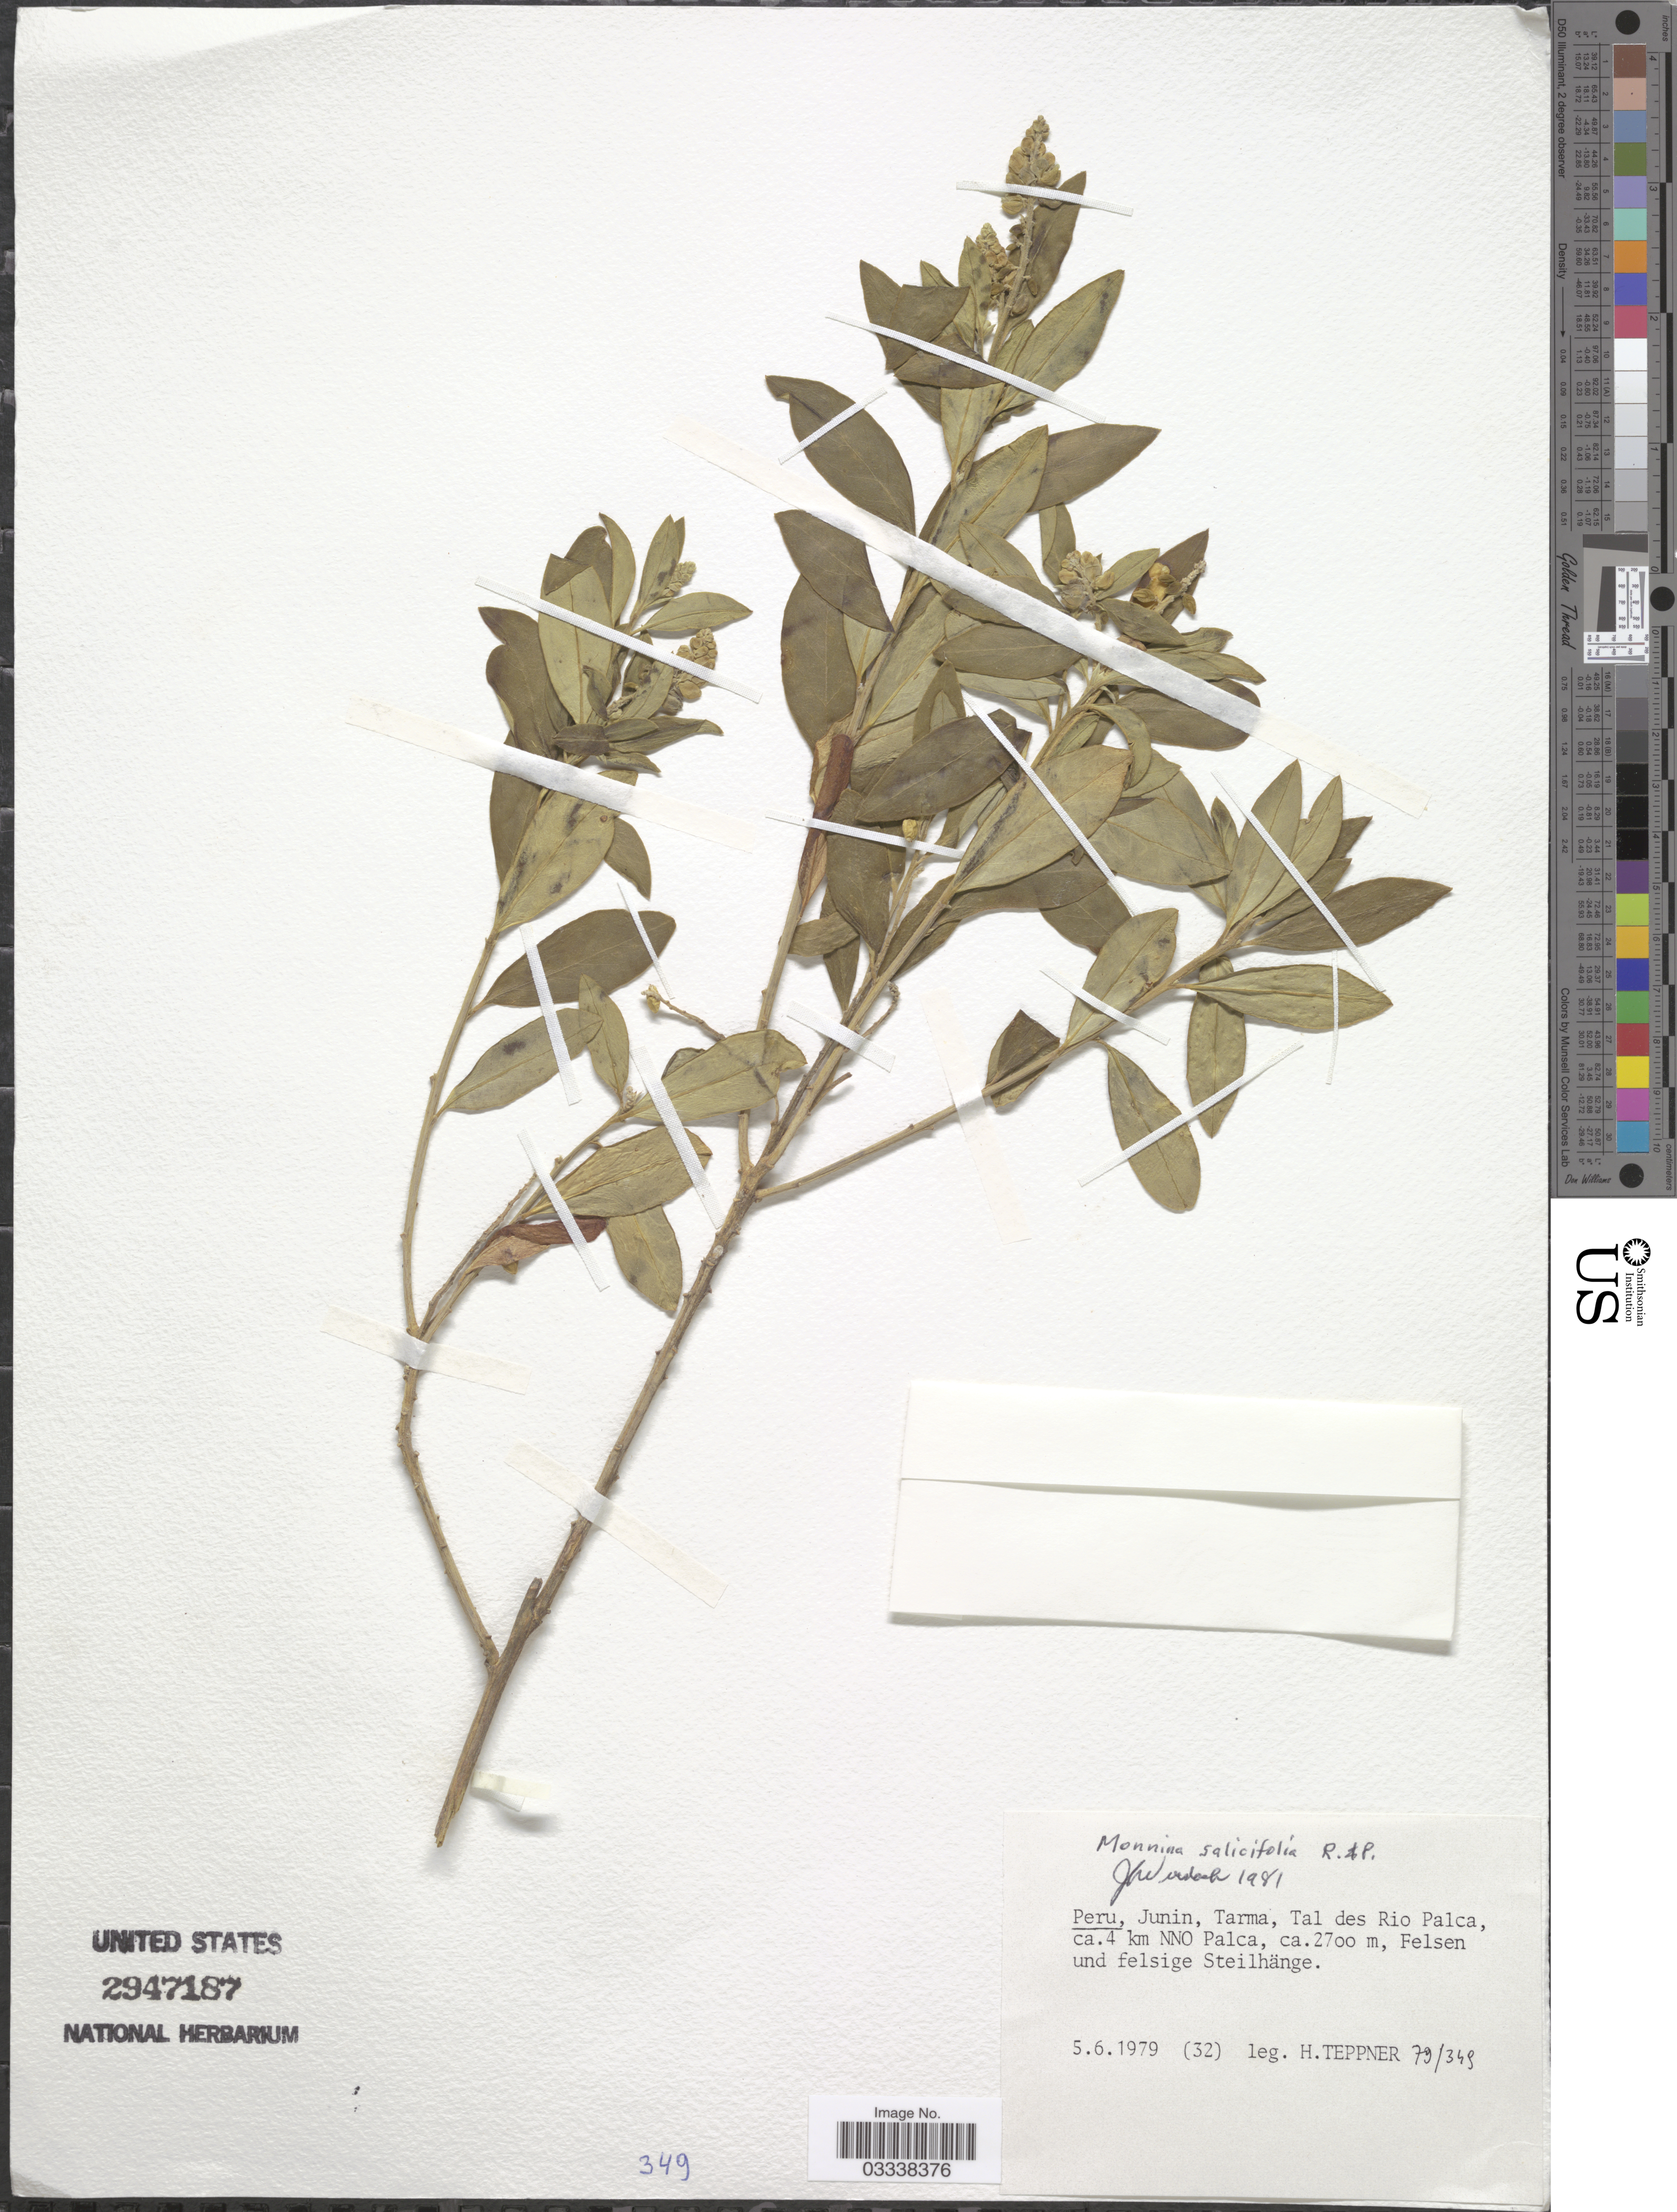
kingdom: Plantae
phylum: Tracheophyta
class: Magnoliopsida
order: Fabales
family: Polygalaceae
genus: Monnina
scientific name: Monnina salicifolia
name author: Ruiz & Pav.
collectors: H. Teppner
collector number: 79/345*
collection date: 1979-06-05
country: Peru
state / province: Junín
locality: Tarma, Tal des Rio Palca, ca. 4 km NNO Palca.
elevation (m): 2700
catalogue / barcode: US 2947187